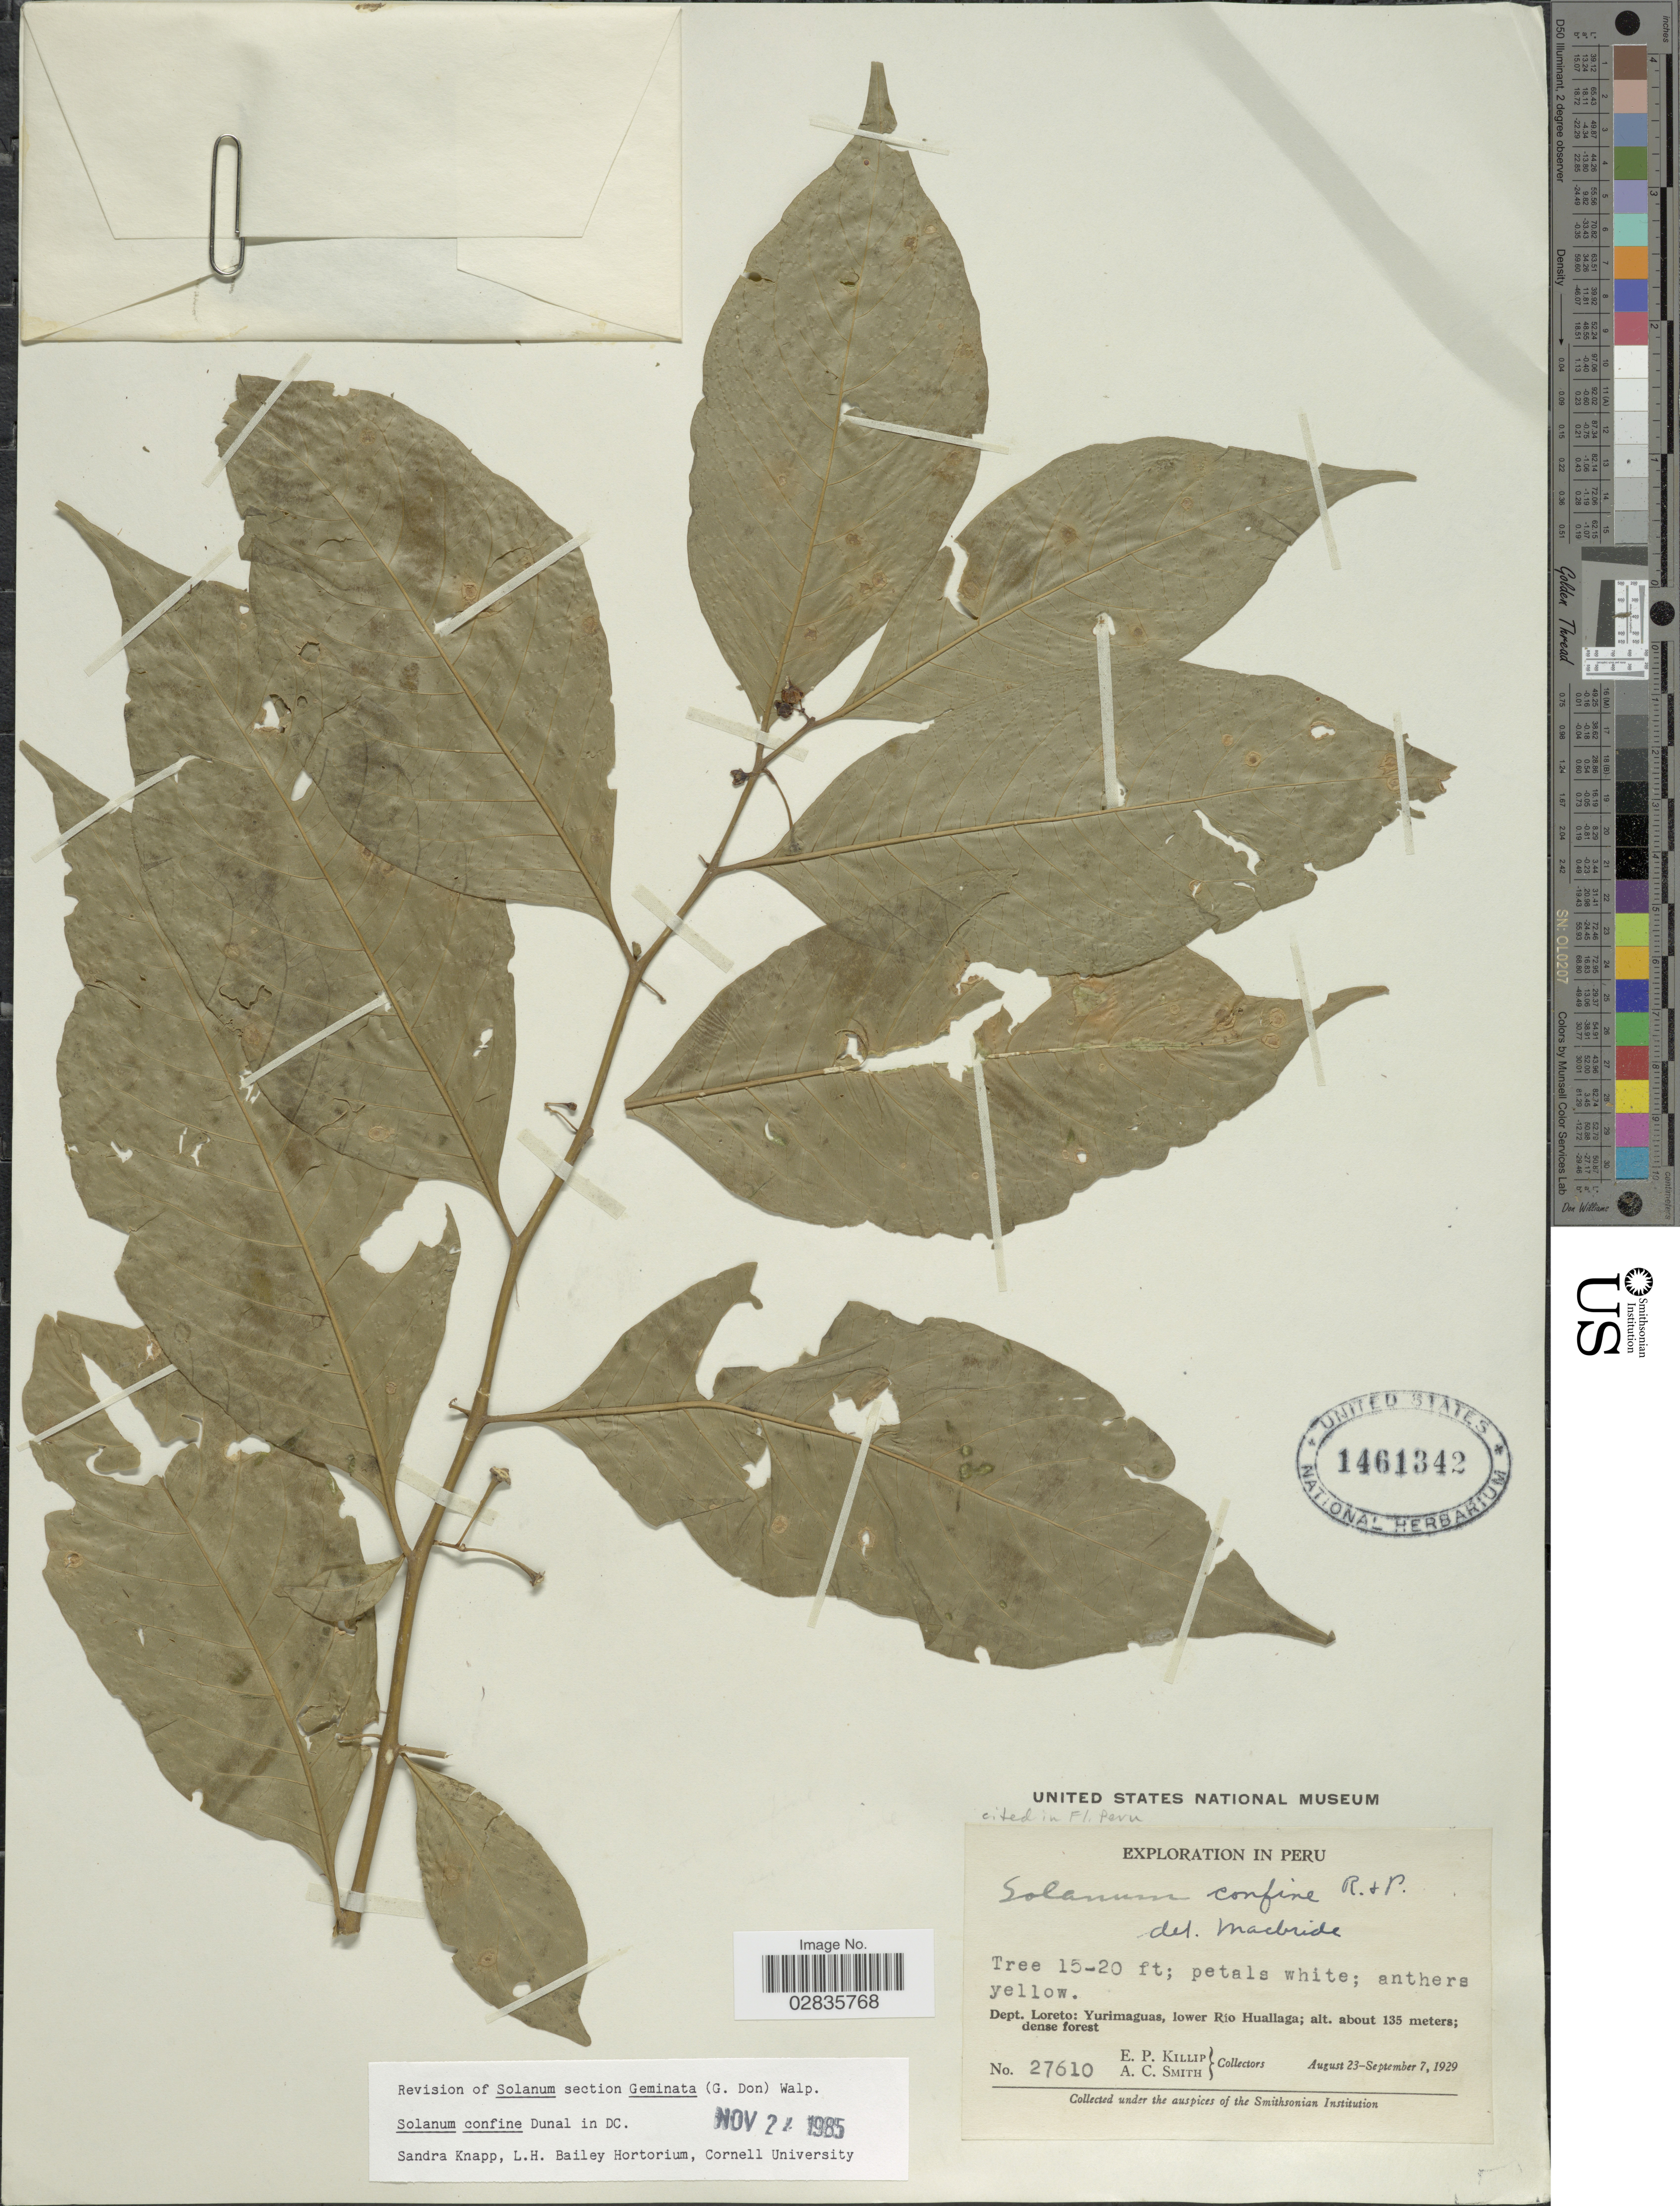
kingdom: Plantae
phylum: Tracheophyta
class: Magnoliopsida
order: Solanales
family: Solanaceae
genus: Solanum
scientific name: Solanum confine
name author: Dunal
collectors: E. P. Killip & A. C. Smith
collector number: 27610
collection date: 1929-08-23/1929-09-07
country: Peru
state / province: Loreto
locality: Dept. Loreto: Yurimaguas, lower Río Huallaga.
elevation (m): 135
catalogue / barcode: US 1461342